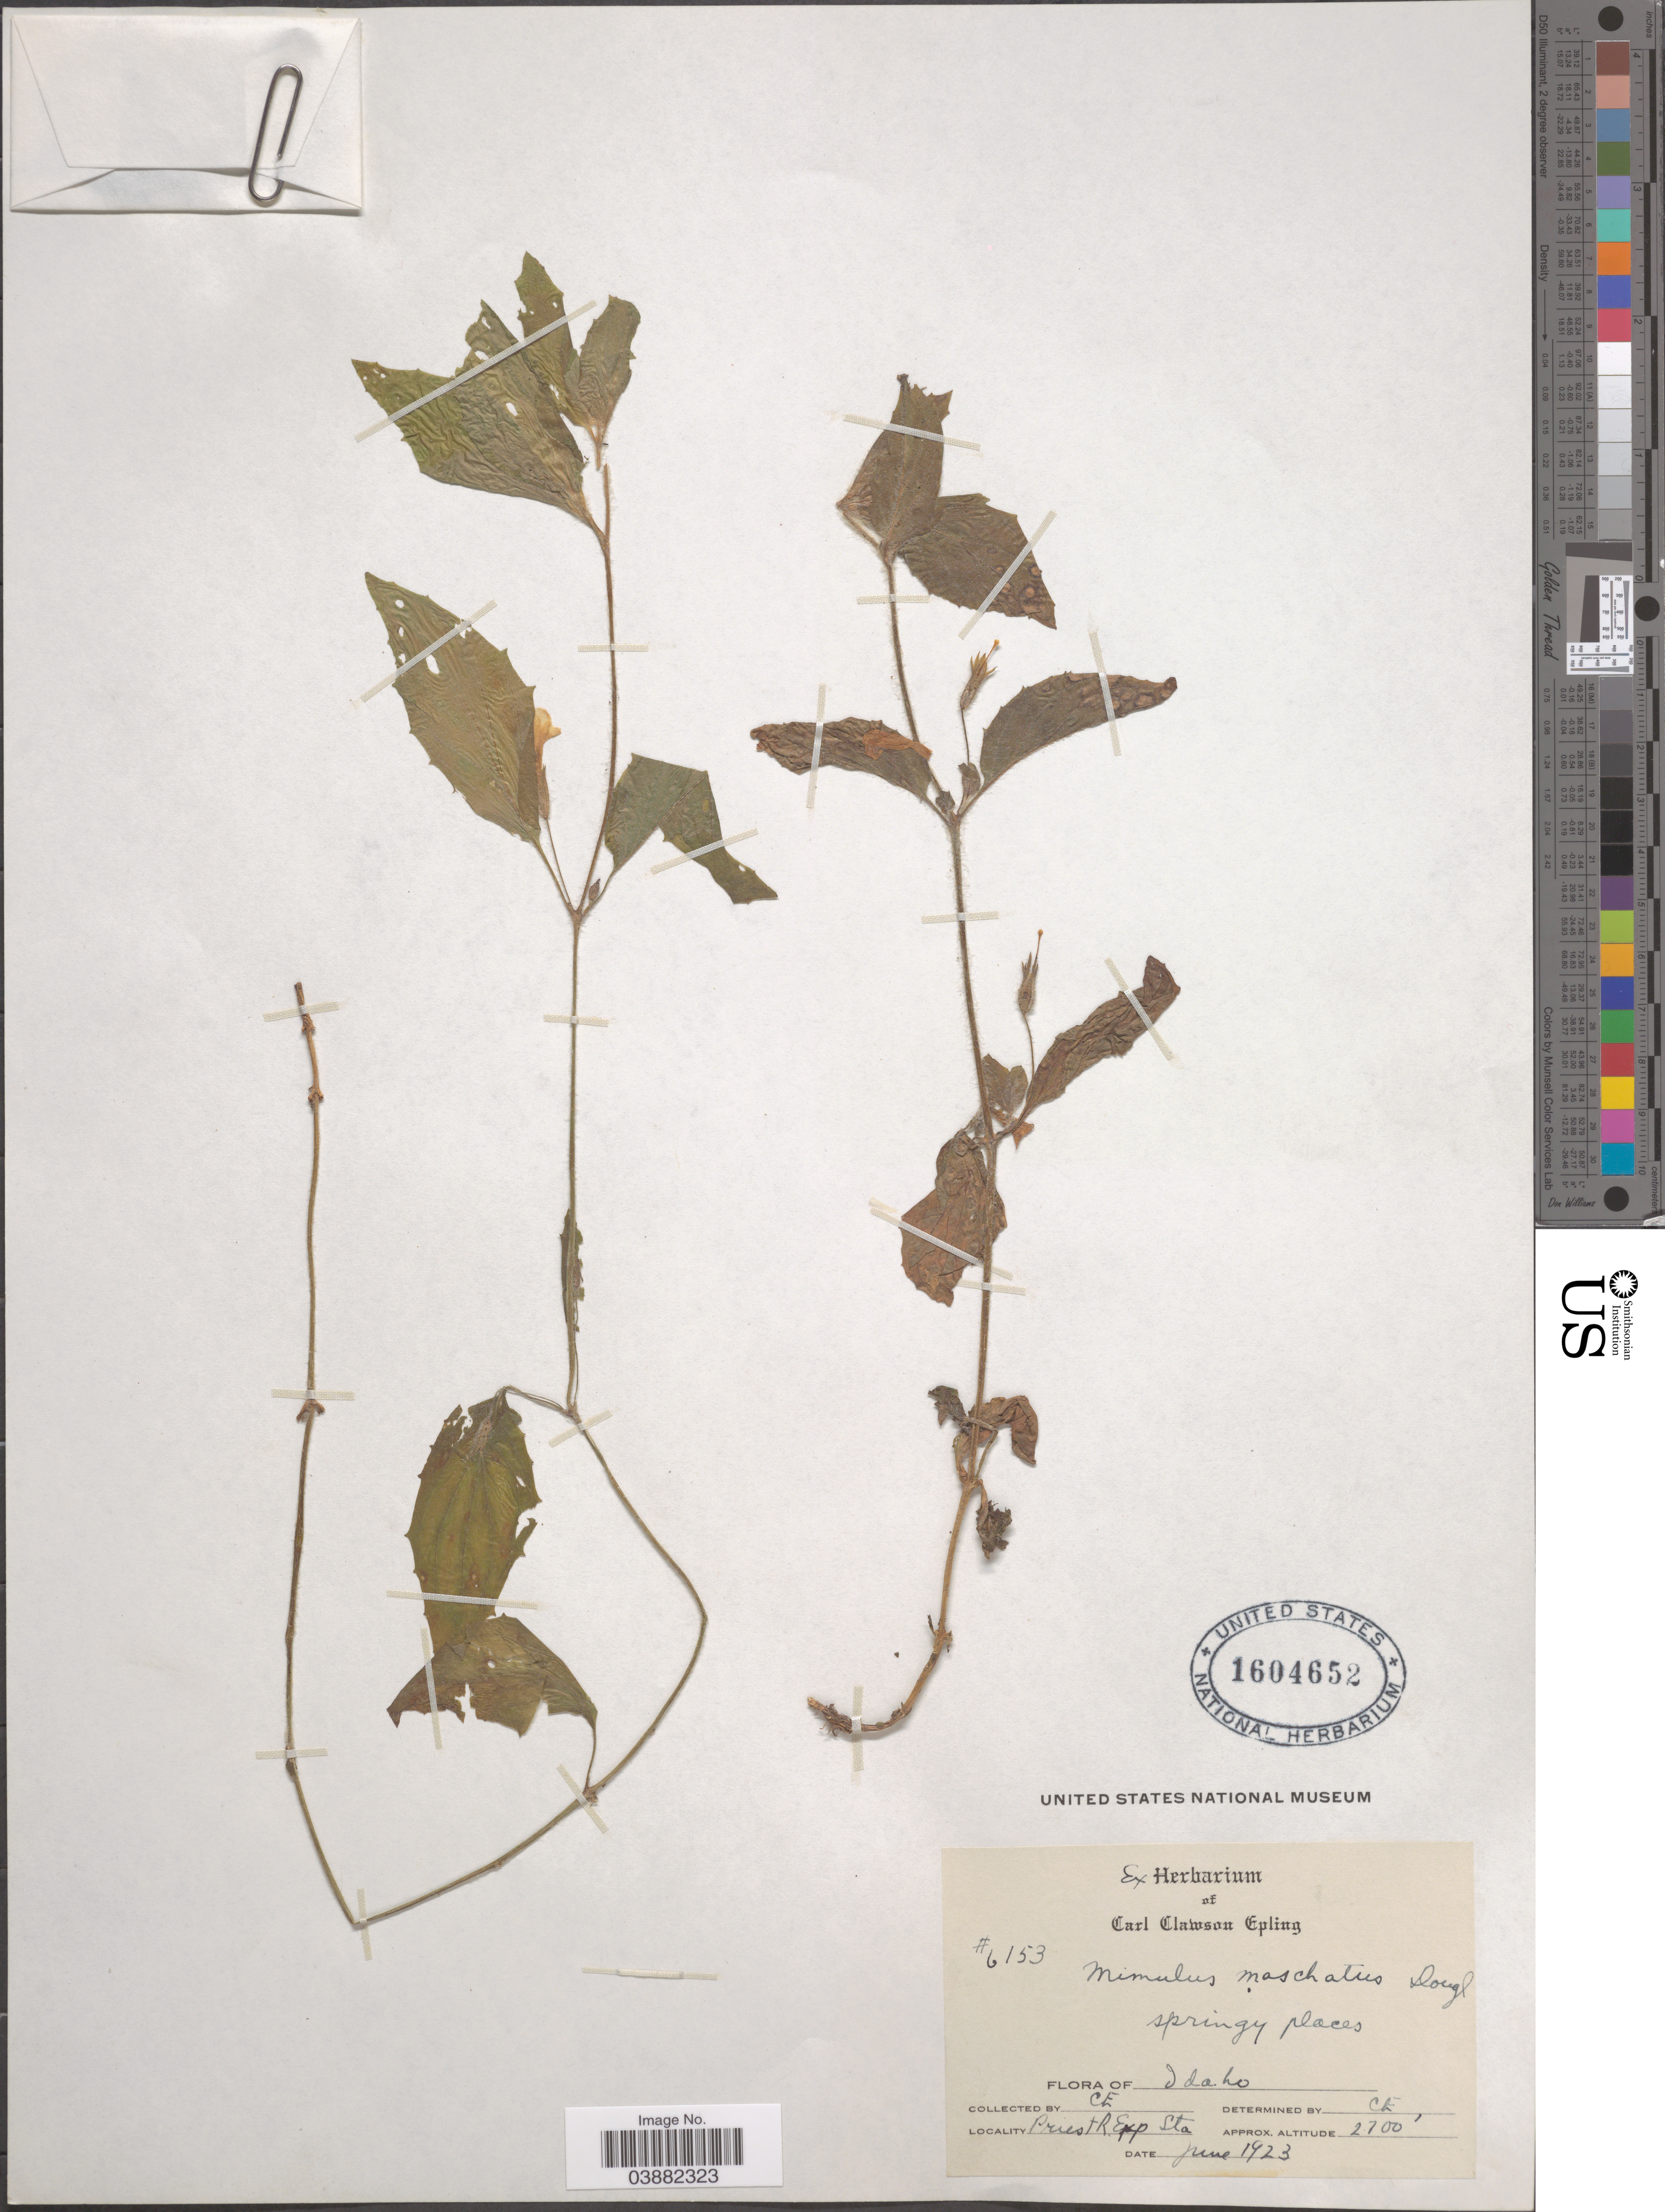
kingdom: Plantae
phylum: Tracheophyta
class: Magnoliopsida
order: Lamiales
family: Phrymaceae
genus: Mimulus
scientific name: Mimulus moschatus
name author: Douglas ex Lindl.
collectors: C. C. Epling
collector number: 6153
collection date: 1923-06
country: United States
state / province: Idaho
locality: Priest R Exp Sta.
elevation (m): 823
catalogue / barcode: US 1604652